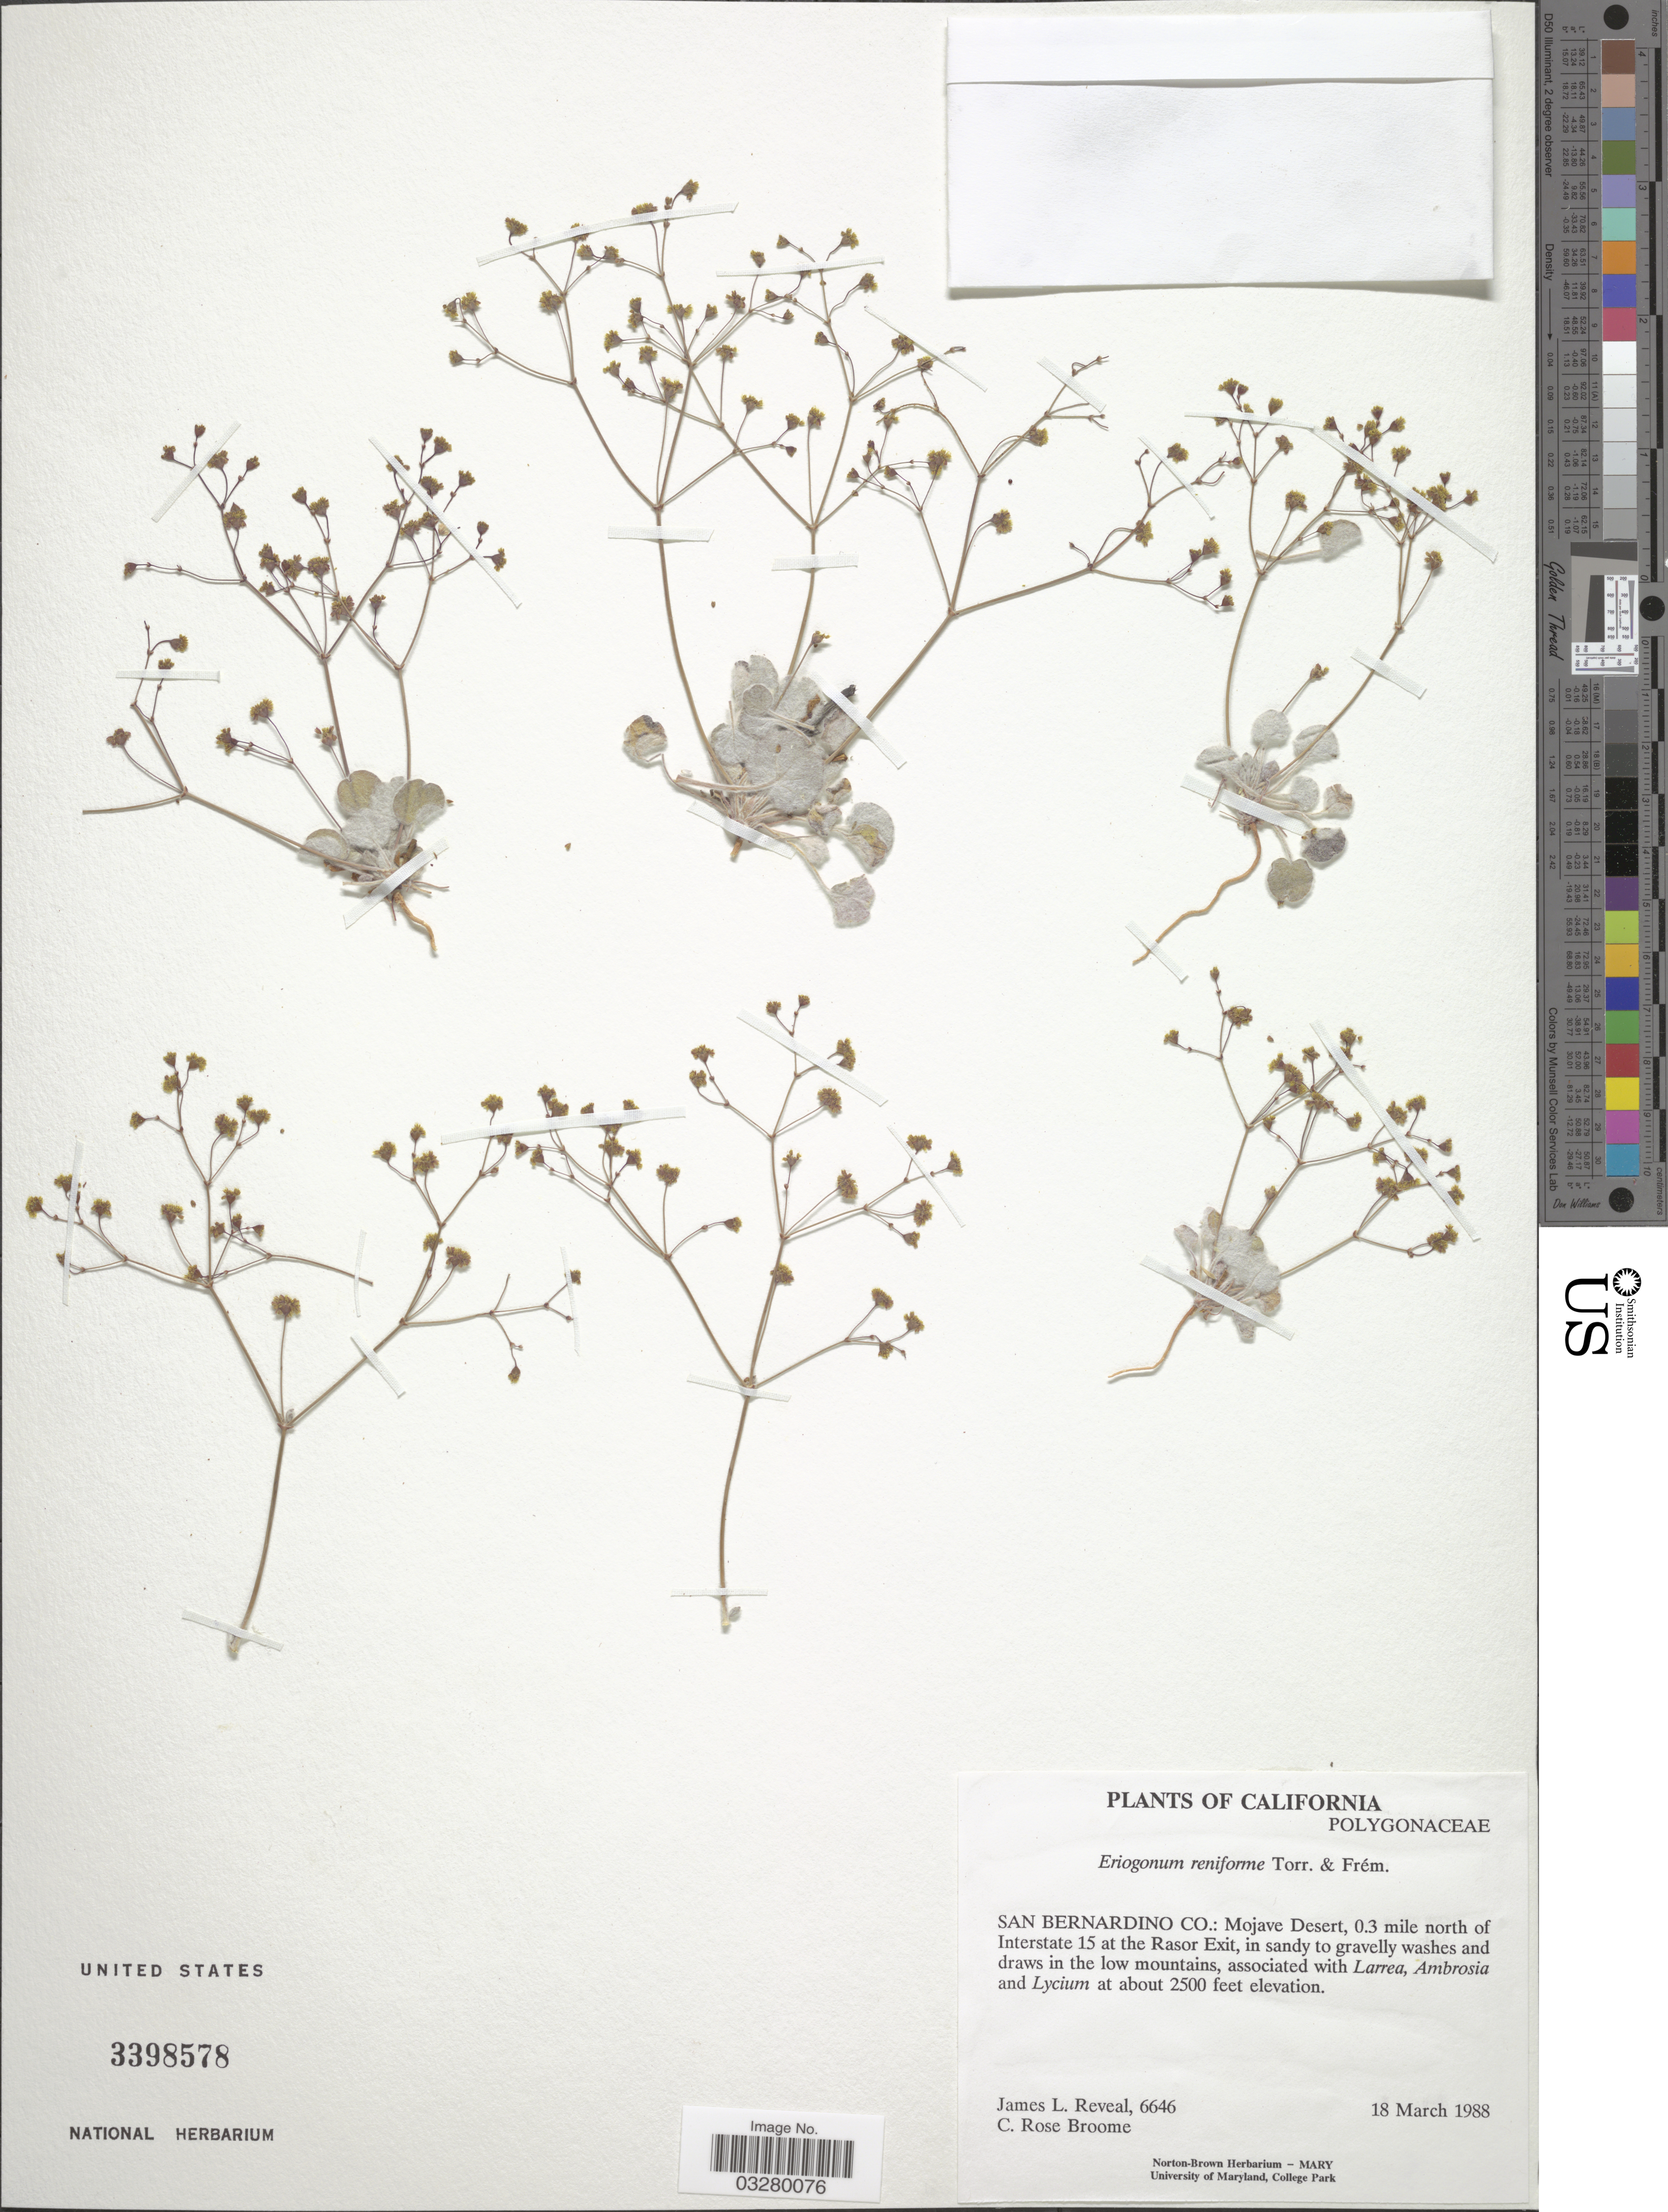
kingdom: Plantae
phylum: Tracheophyta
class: Magnoliopsida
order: Caryophyllales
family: Polygonaceae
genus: Eriogonum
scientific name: Eriogonum reniforme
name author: Torr. & Frém.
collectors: J. L. Reveal & C. R. Broome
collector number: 6646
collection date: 1988-03-18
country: United States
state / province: California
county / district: San Bernardino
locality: San Bernardino Co.: Mojave Desert, 0.3 mile north of Interstate 15 at the Rasor Exit.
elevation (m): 762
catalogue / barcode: US 3398578